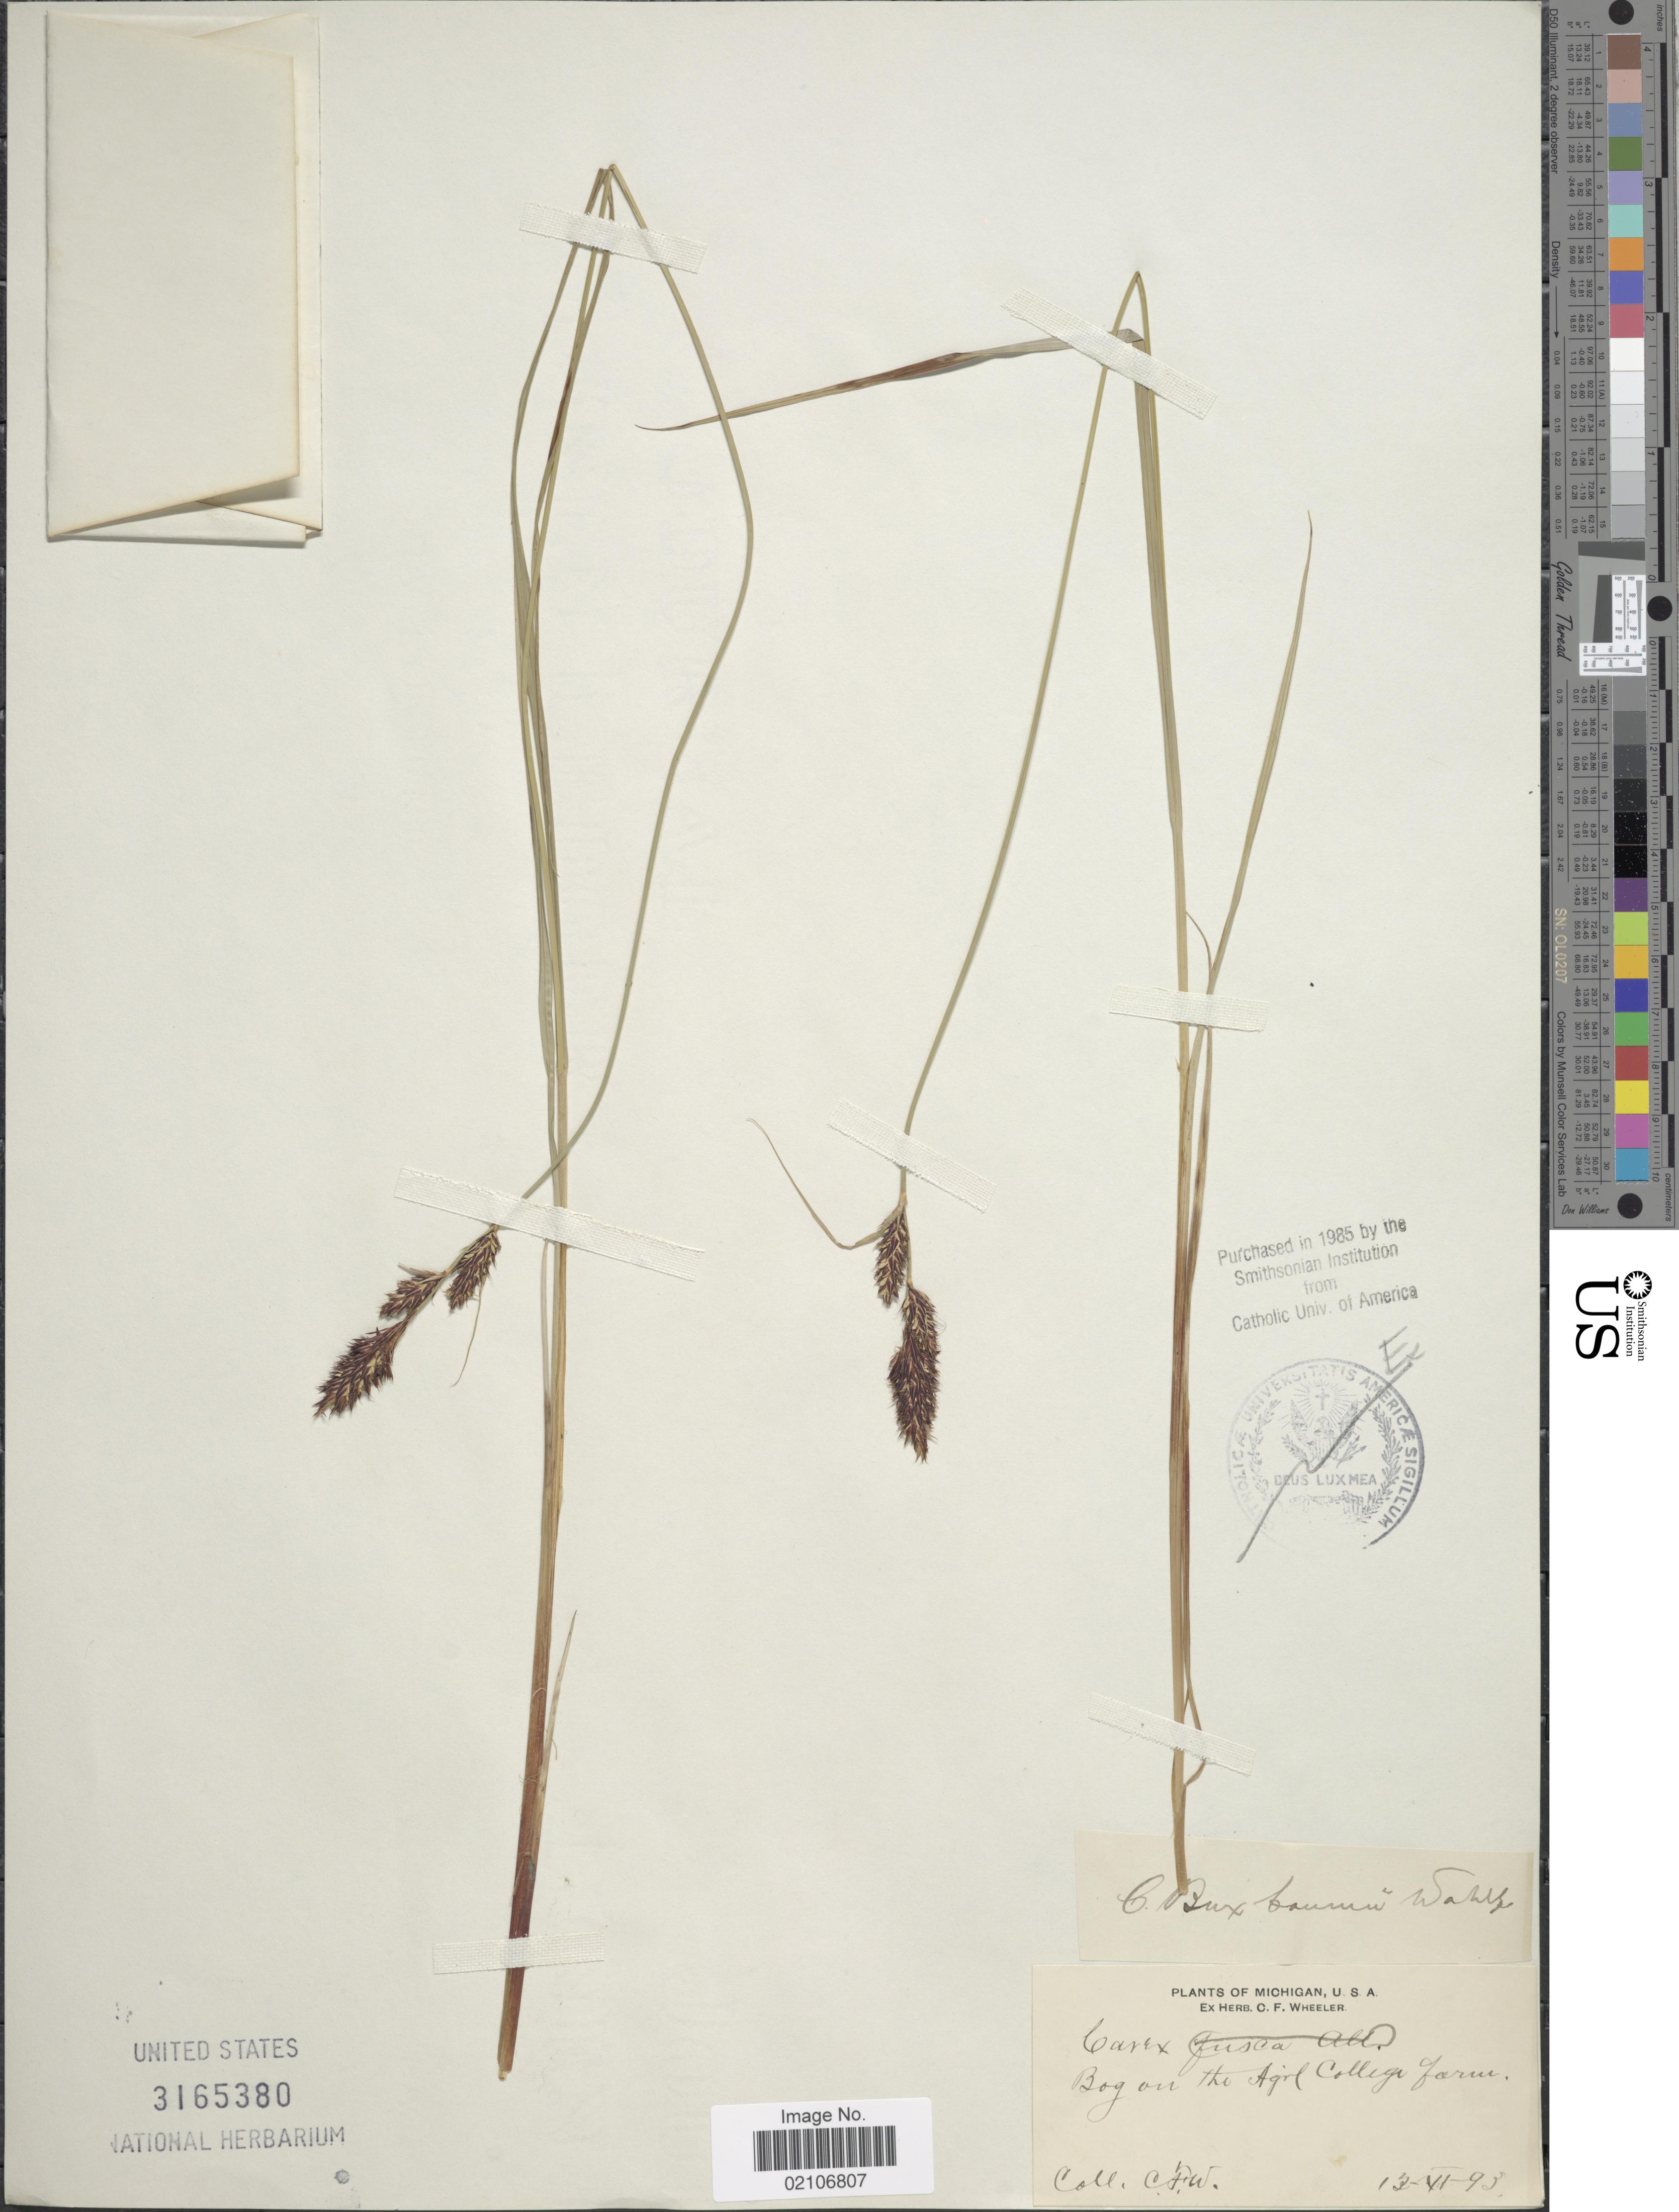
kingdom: Plantae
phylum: Tracheophyta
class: Liliopsida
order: Poales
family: Cyperaceae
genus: Carex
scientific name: Carex buxbaumii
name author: Wahlenb.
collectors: C. Wheeler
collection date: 1893-06-13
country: United States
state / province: Michigan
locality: Bog on the Agrl. College Farm.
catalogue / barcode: US 3165380